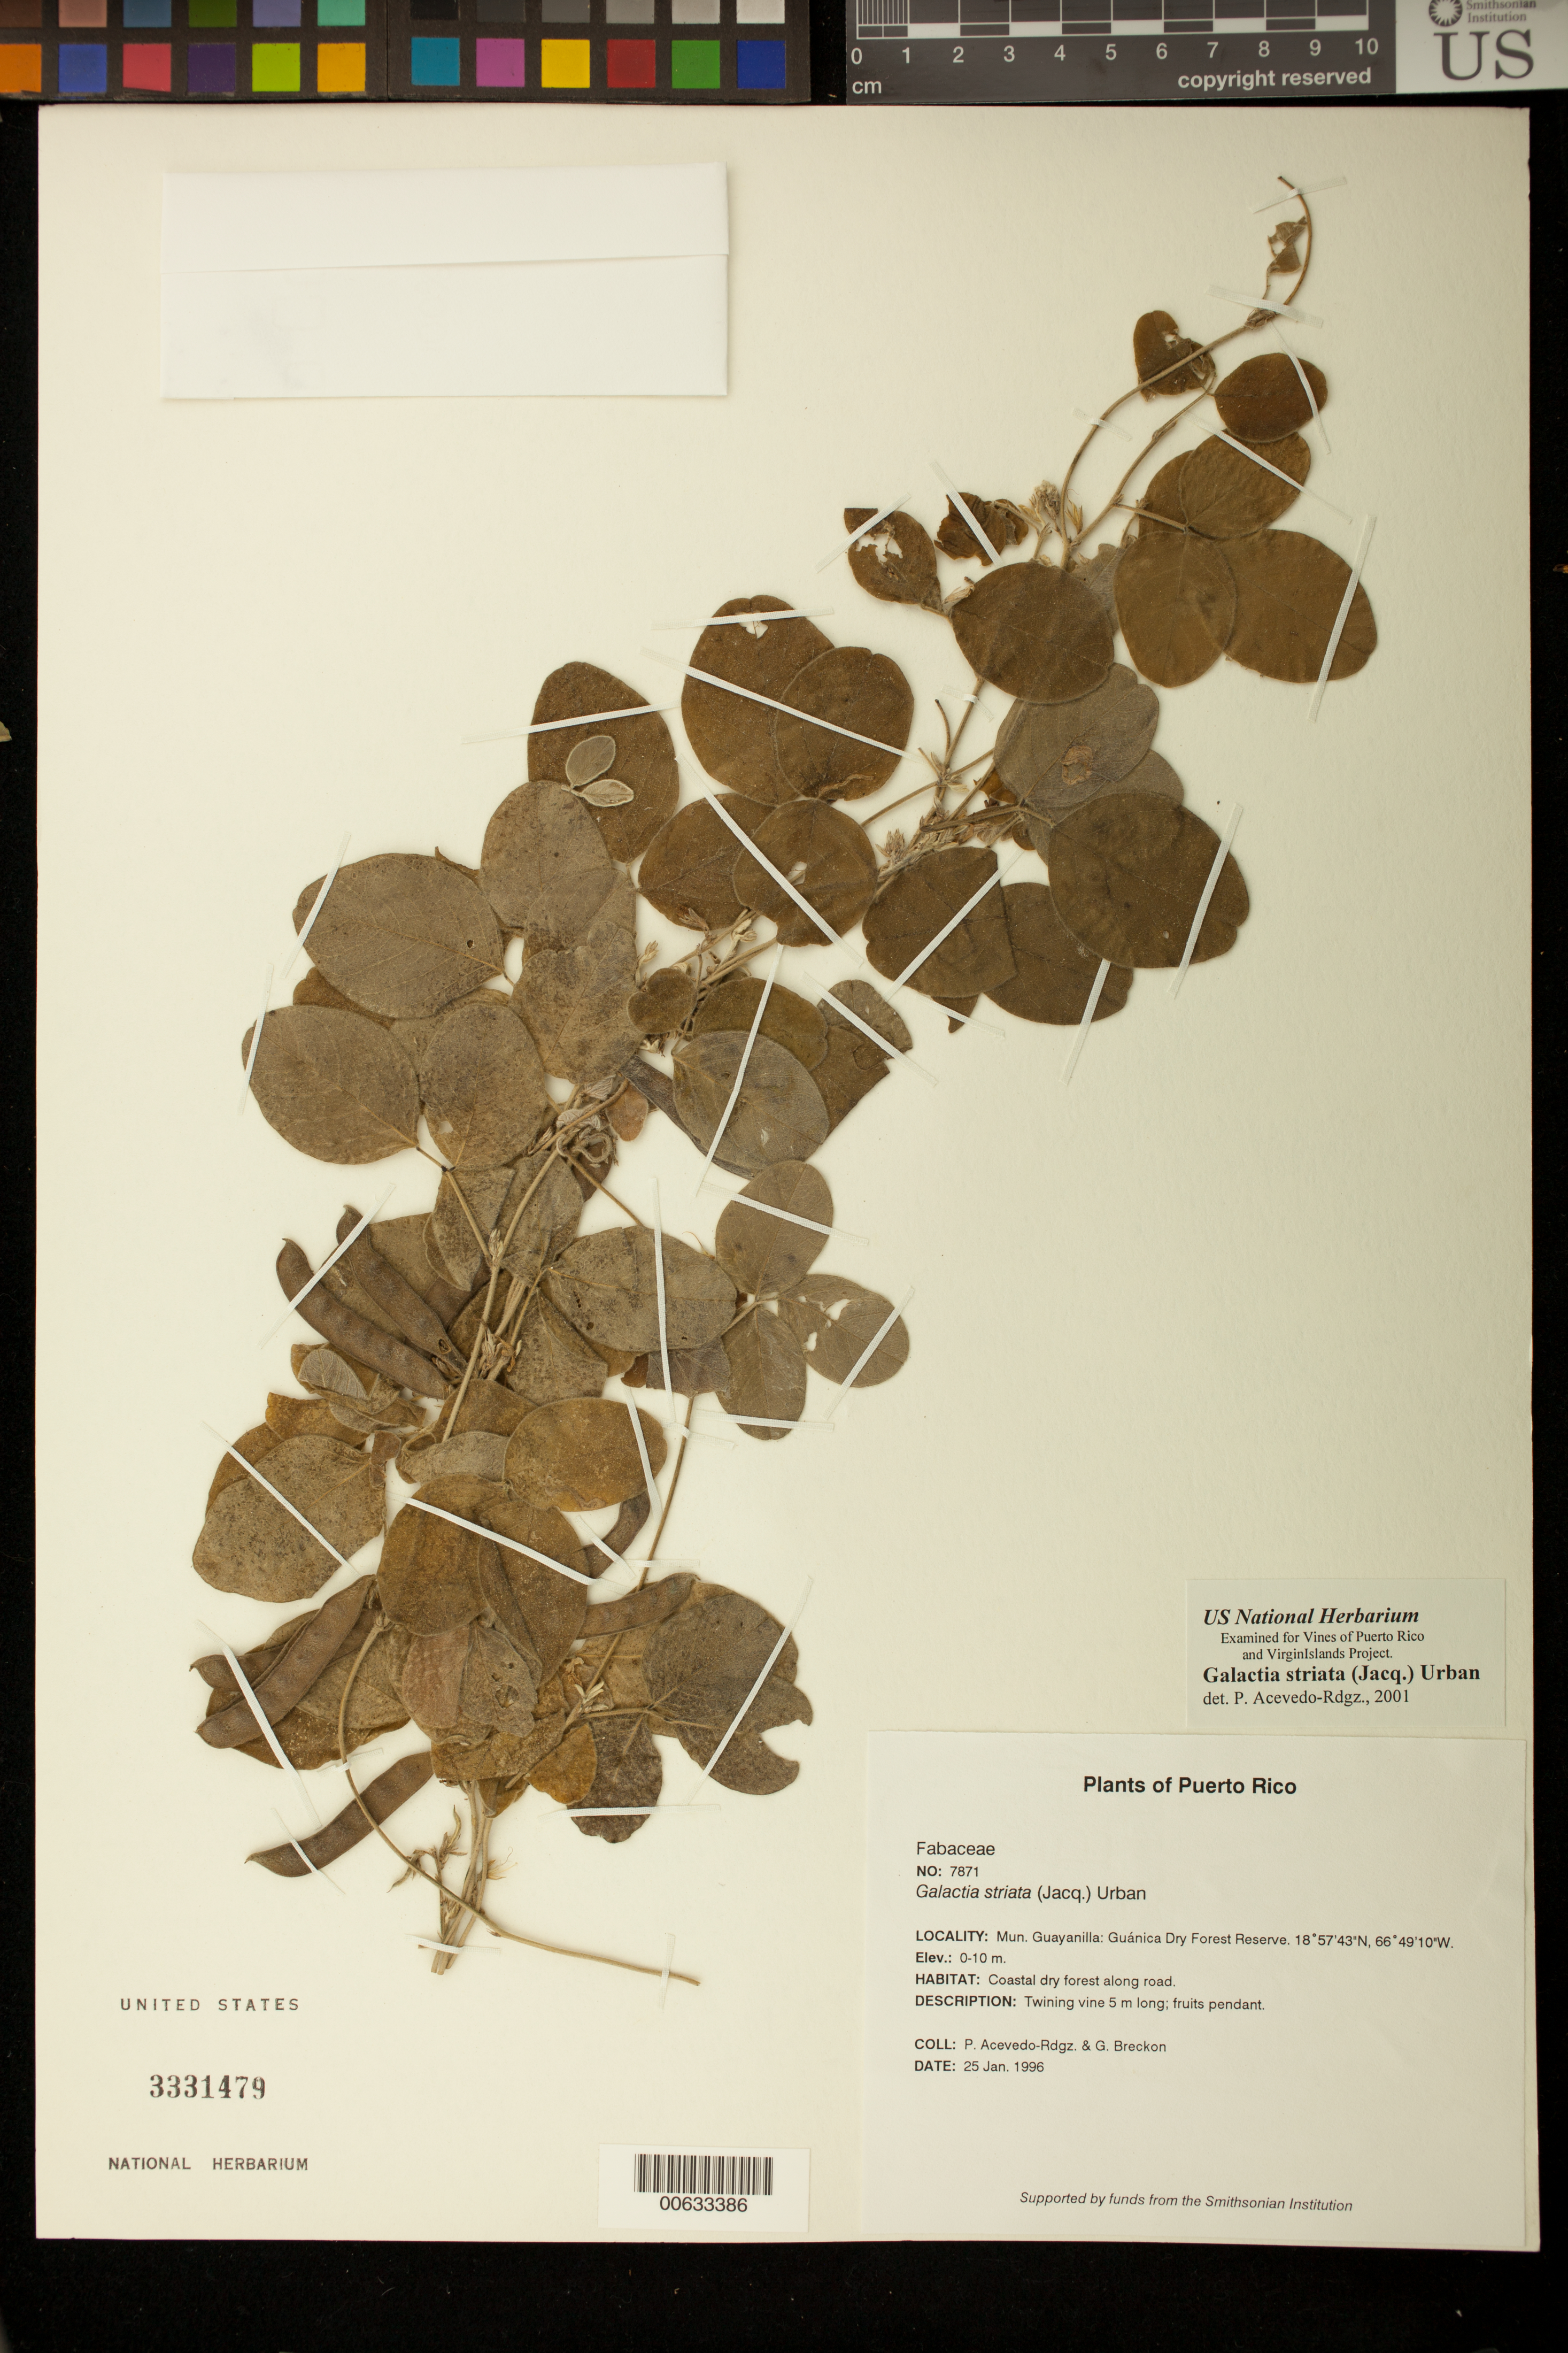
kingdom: Plantae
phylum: Tracheophyta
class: Magnoliopsida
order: Fabales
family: Fabaceae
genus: Galactia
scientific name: Galactia striata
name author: (Jacq.) Urb.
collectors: P. Acevedo-Rodr. & G. J. Breckon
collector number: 7871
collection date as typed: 25 Jan 1996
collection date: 1996-01-25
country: Puerto Rico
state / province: Guánica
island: Puerto Rico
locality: Guánica; Guánica Forest Reserve.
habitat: Coastal dry forest along road.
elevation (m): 0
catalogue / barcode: US 3331479